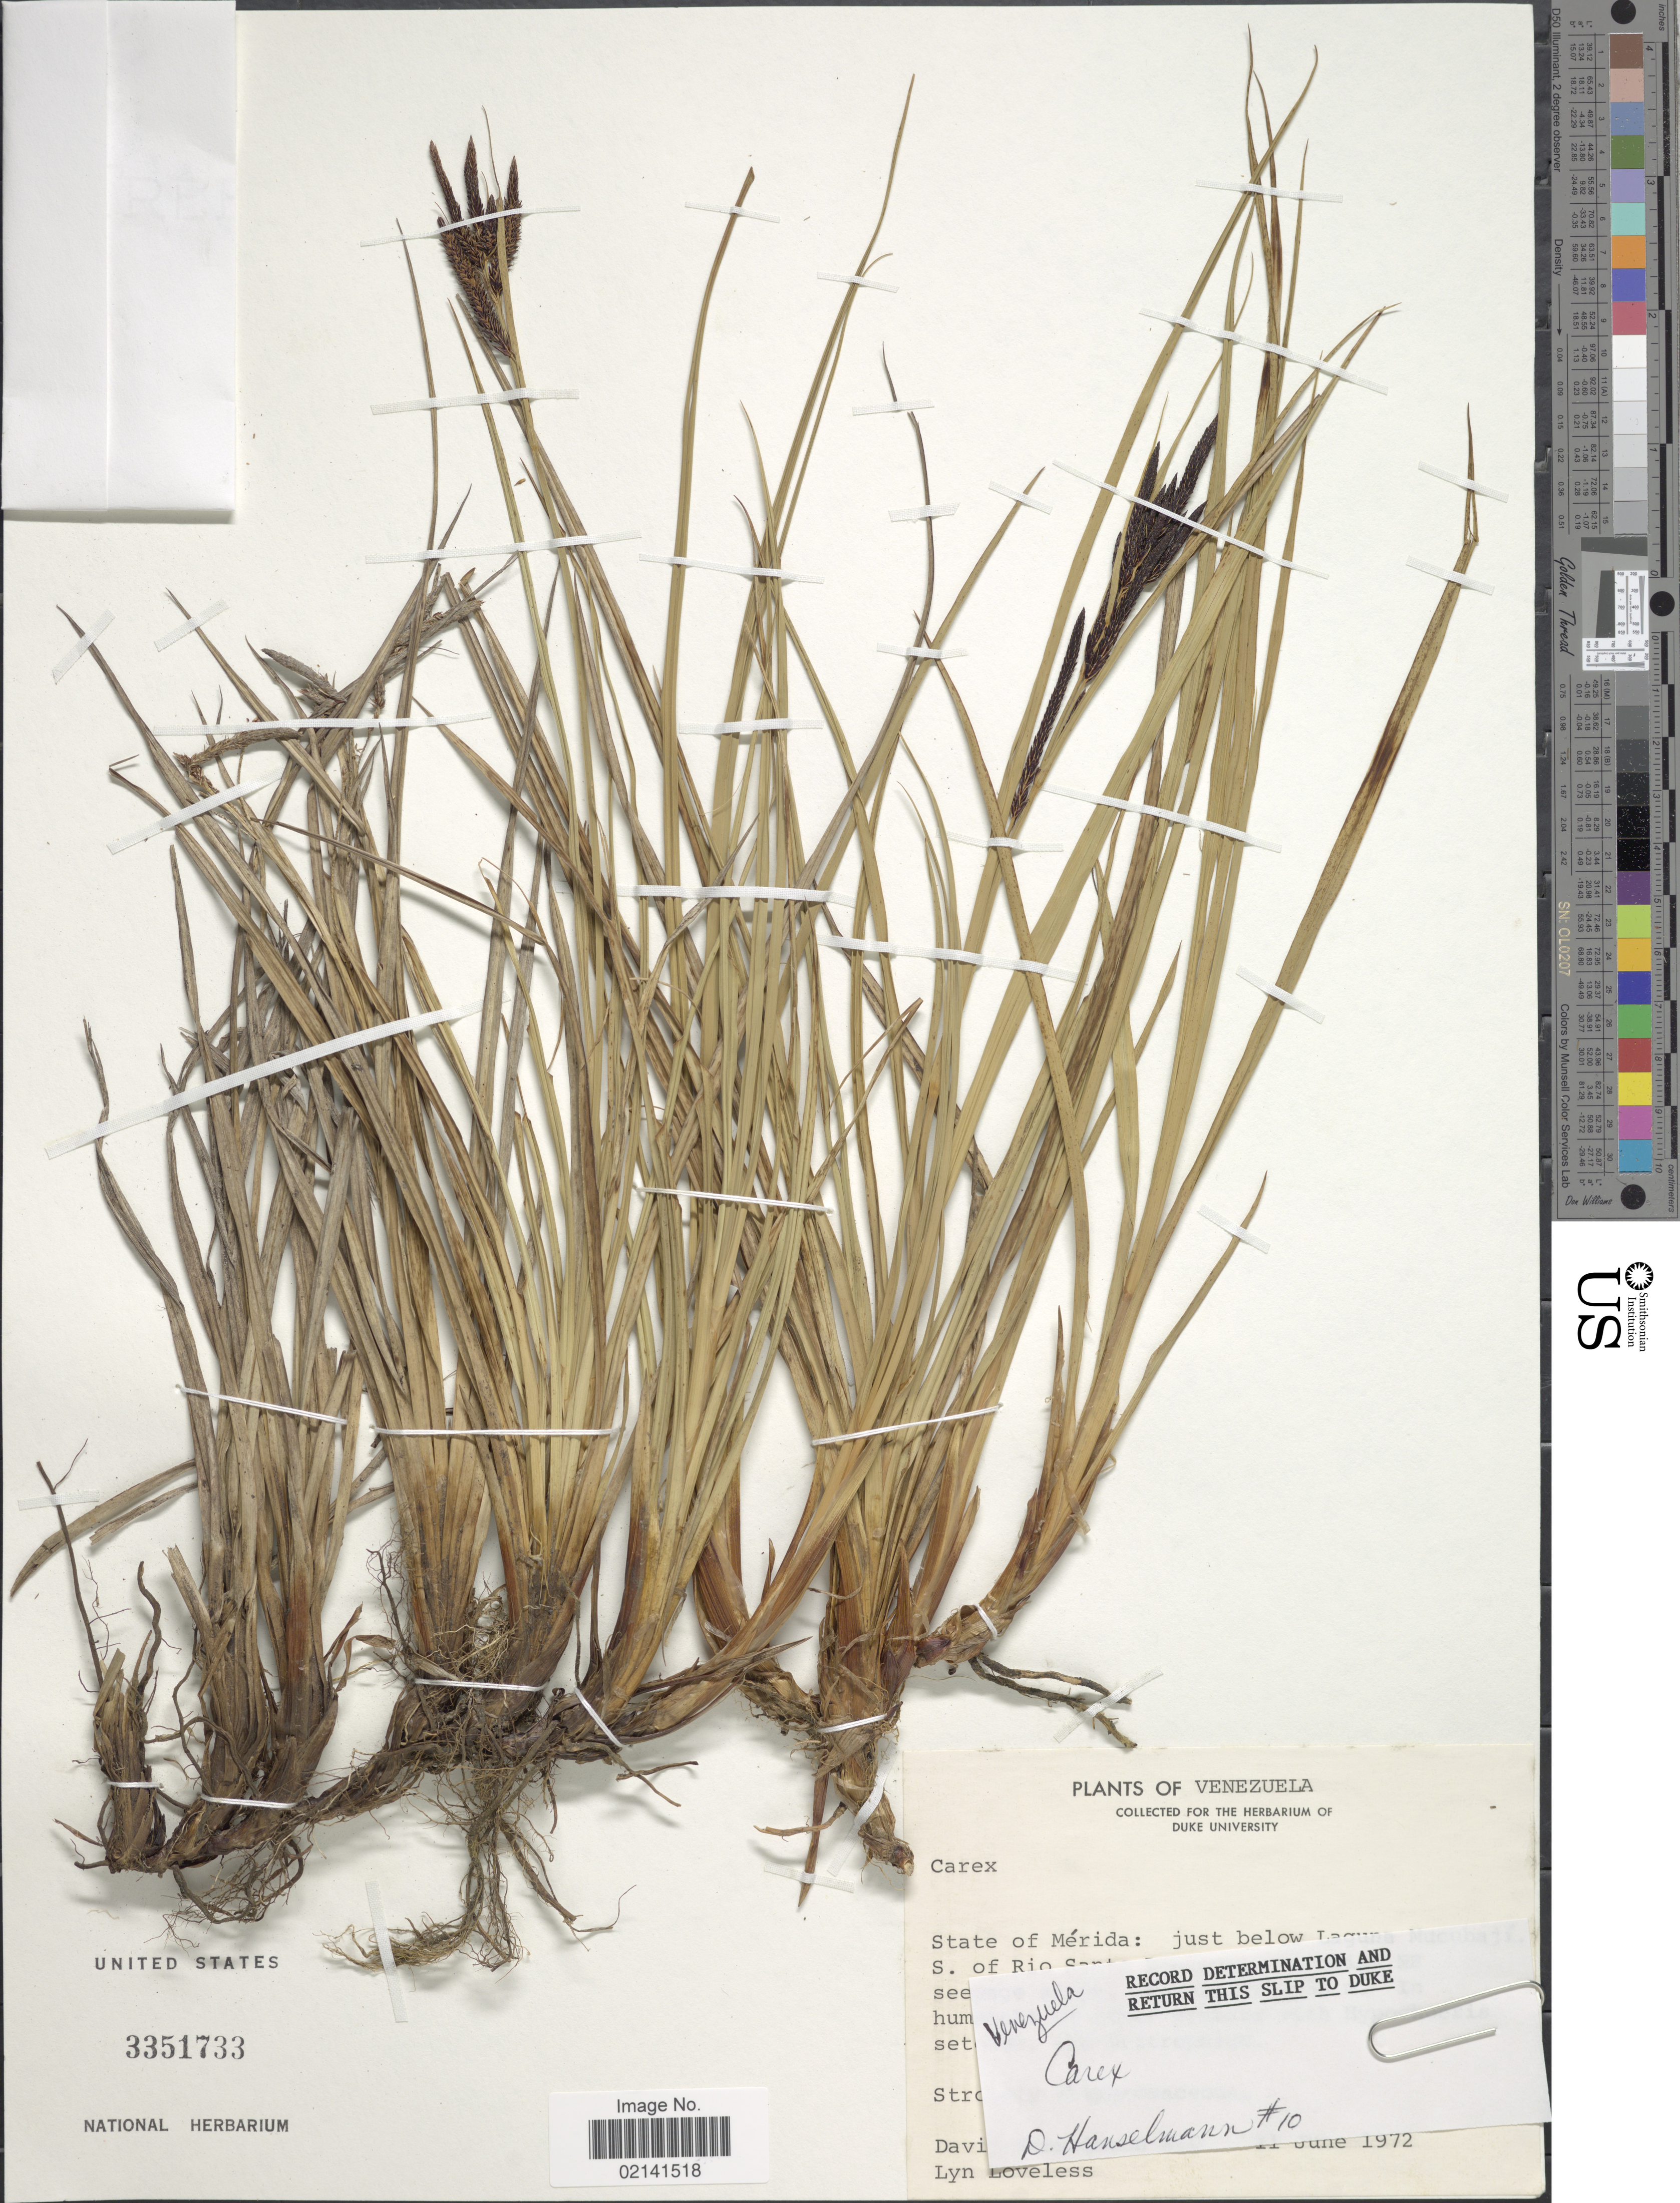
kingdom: Plantae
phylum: Tracheophyta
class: Liliopsida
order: Poales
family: Cyperaceae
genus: Carex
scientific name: Carex pichinchensis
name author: Kunth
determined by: Jiménez-Mejías, P.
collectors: D. Hanselmann & L. Loveless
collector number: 10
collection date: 1972-06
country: Venezuela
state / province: Mérida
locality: State of Merida: just below [illegible text] S. of Rio [illegible text]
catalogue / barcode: US 3351733